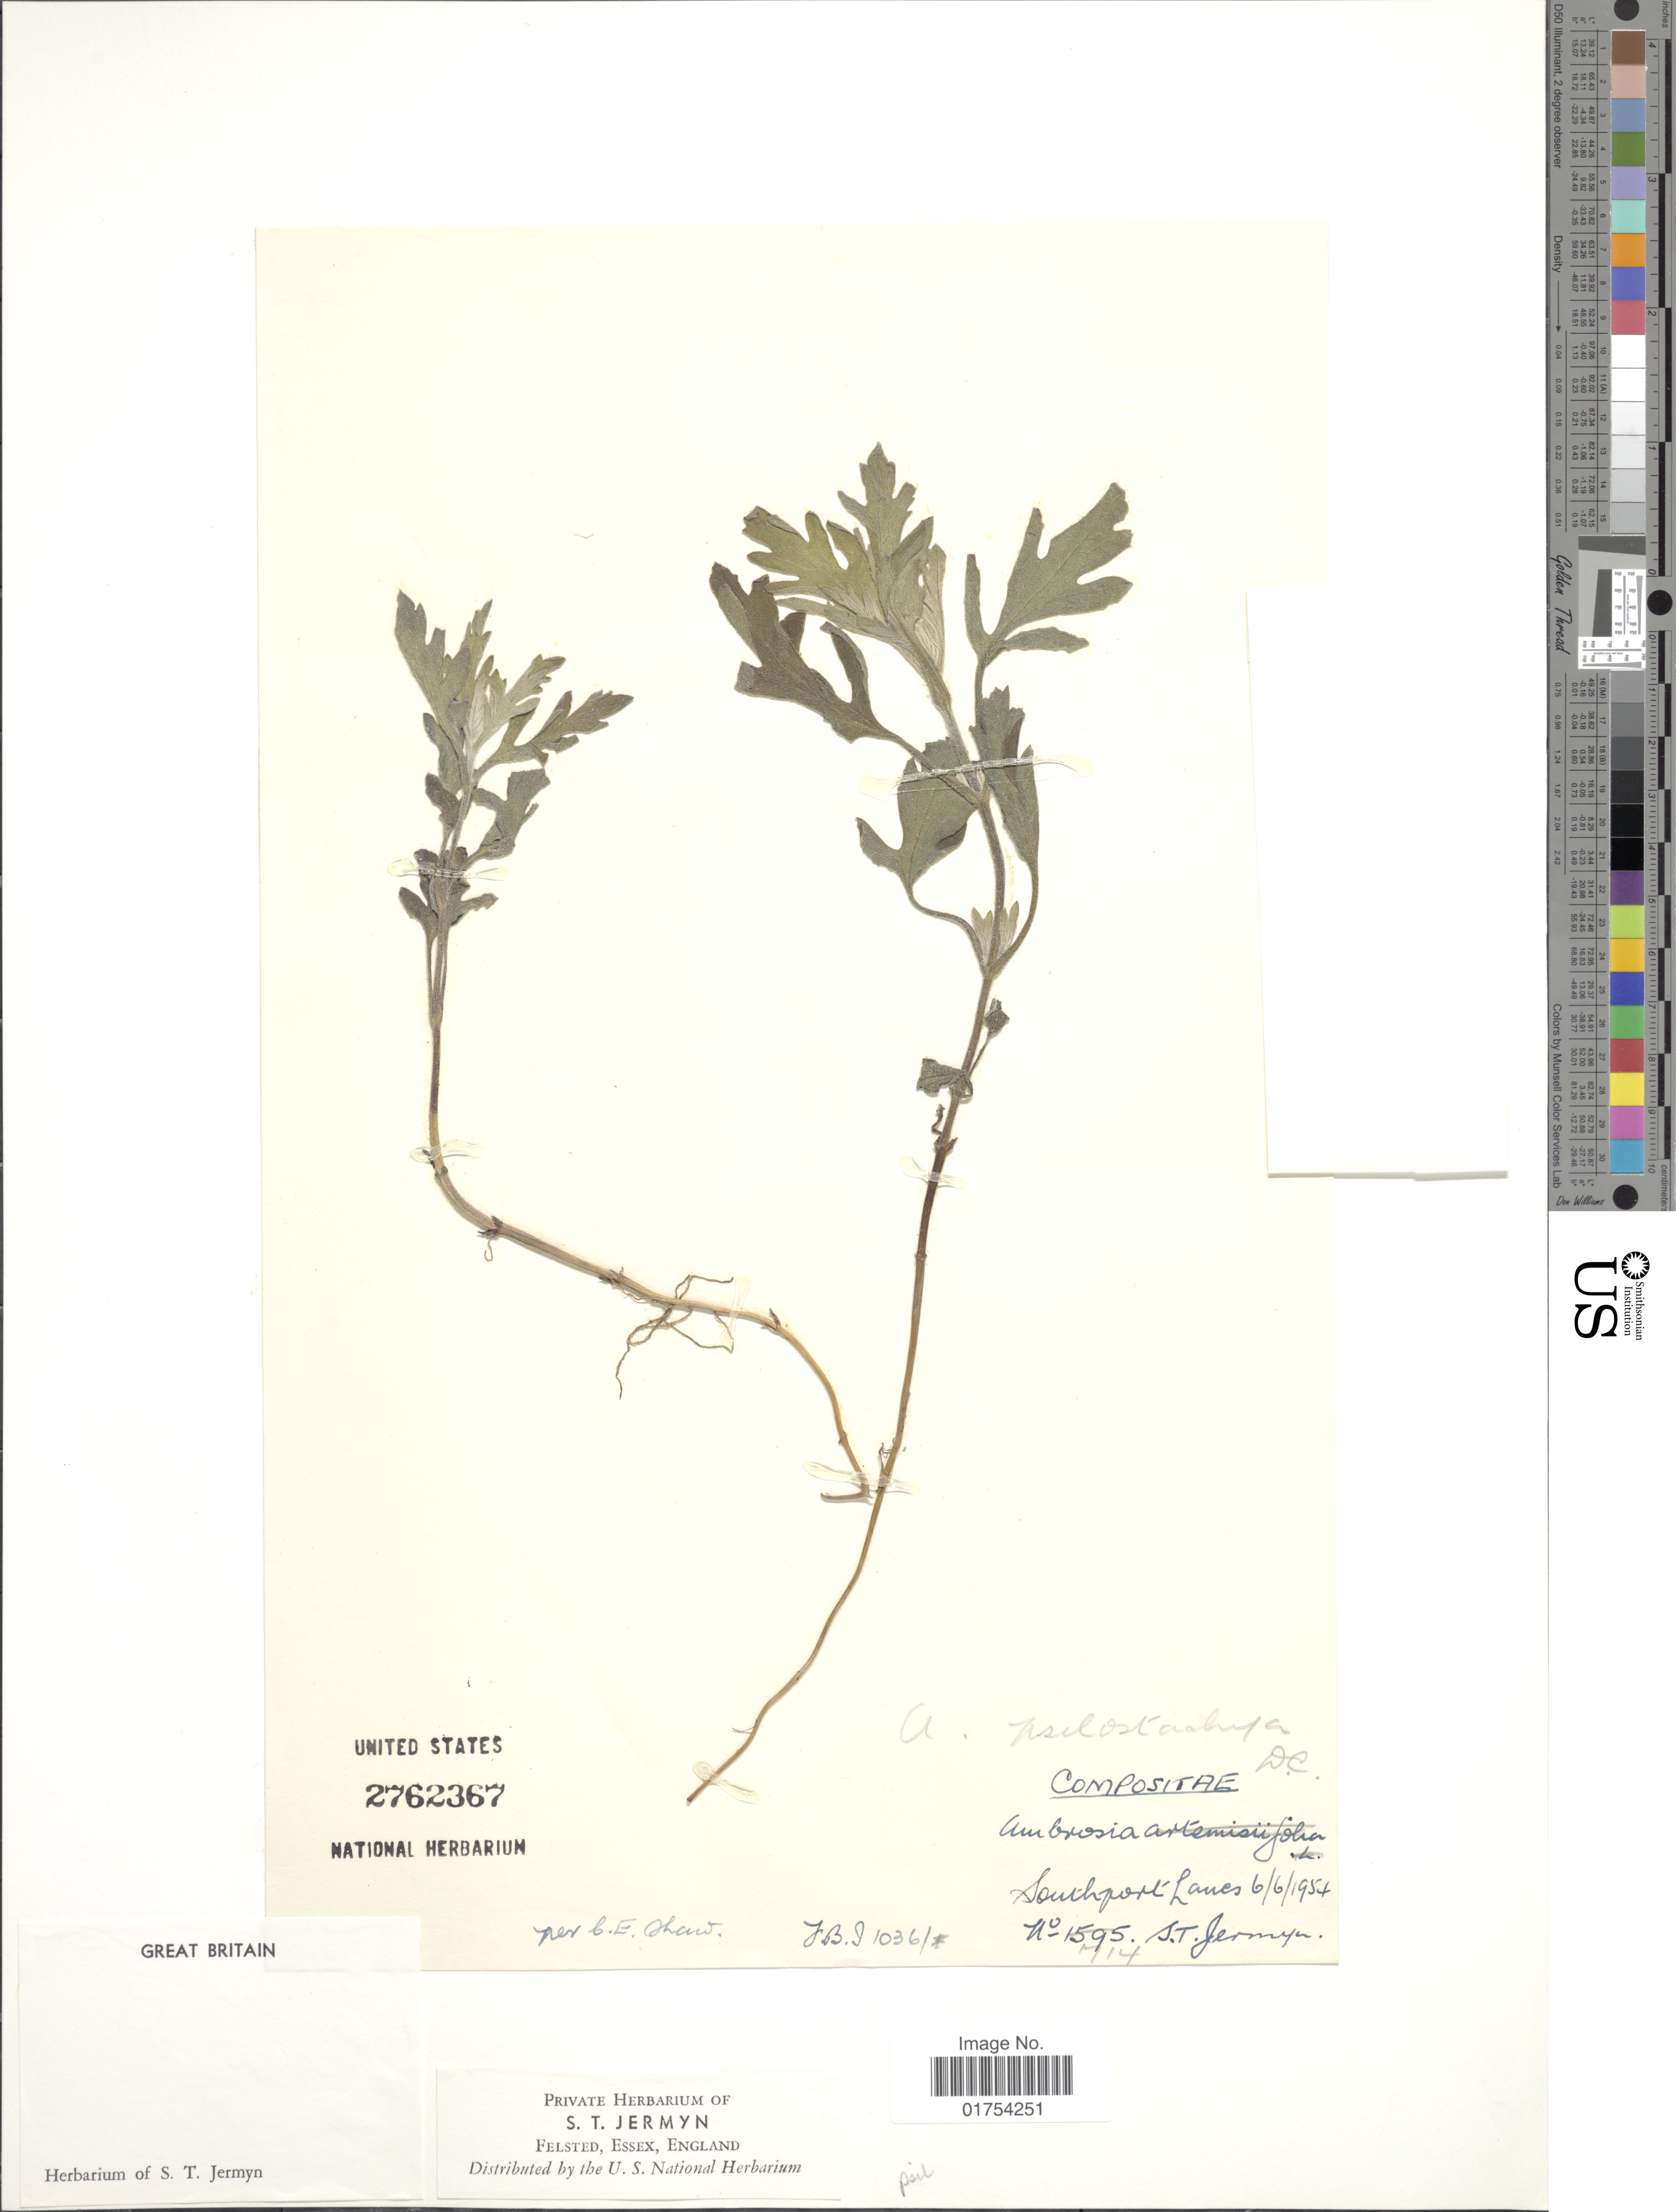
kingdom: Plantae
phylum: Tracheophyta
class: Magnoliopsida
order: Asterales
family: Asteraceae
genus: Ambrosia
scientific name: Ambrosia psilostachya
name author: DC.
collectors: S. Jermyn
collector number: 714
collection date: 1954-06-06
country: United Kingdom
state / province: England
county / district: Lancashire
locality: Great Britain, Southport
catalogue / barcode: US 2762367